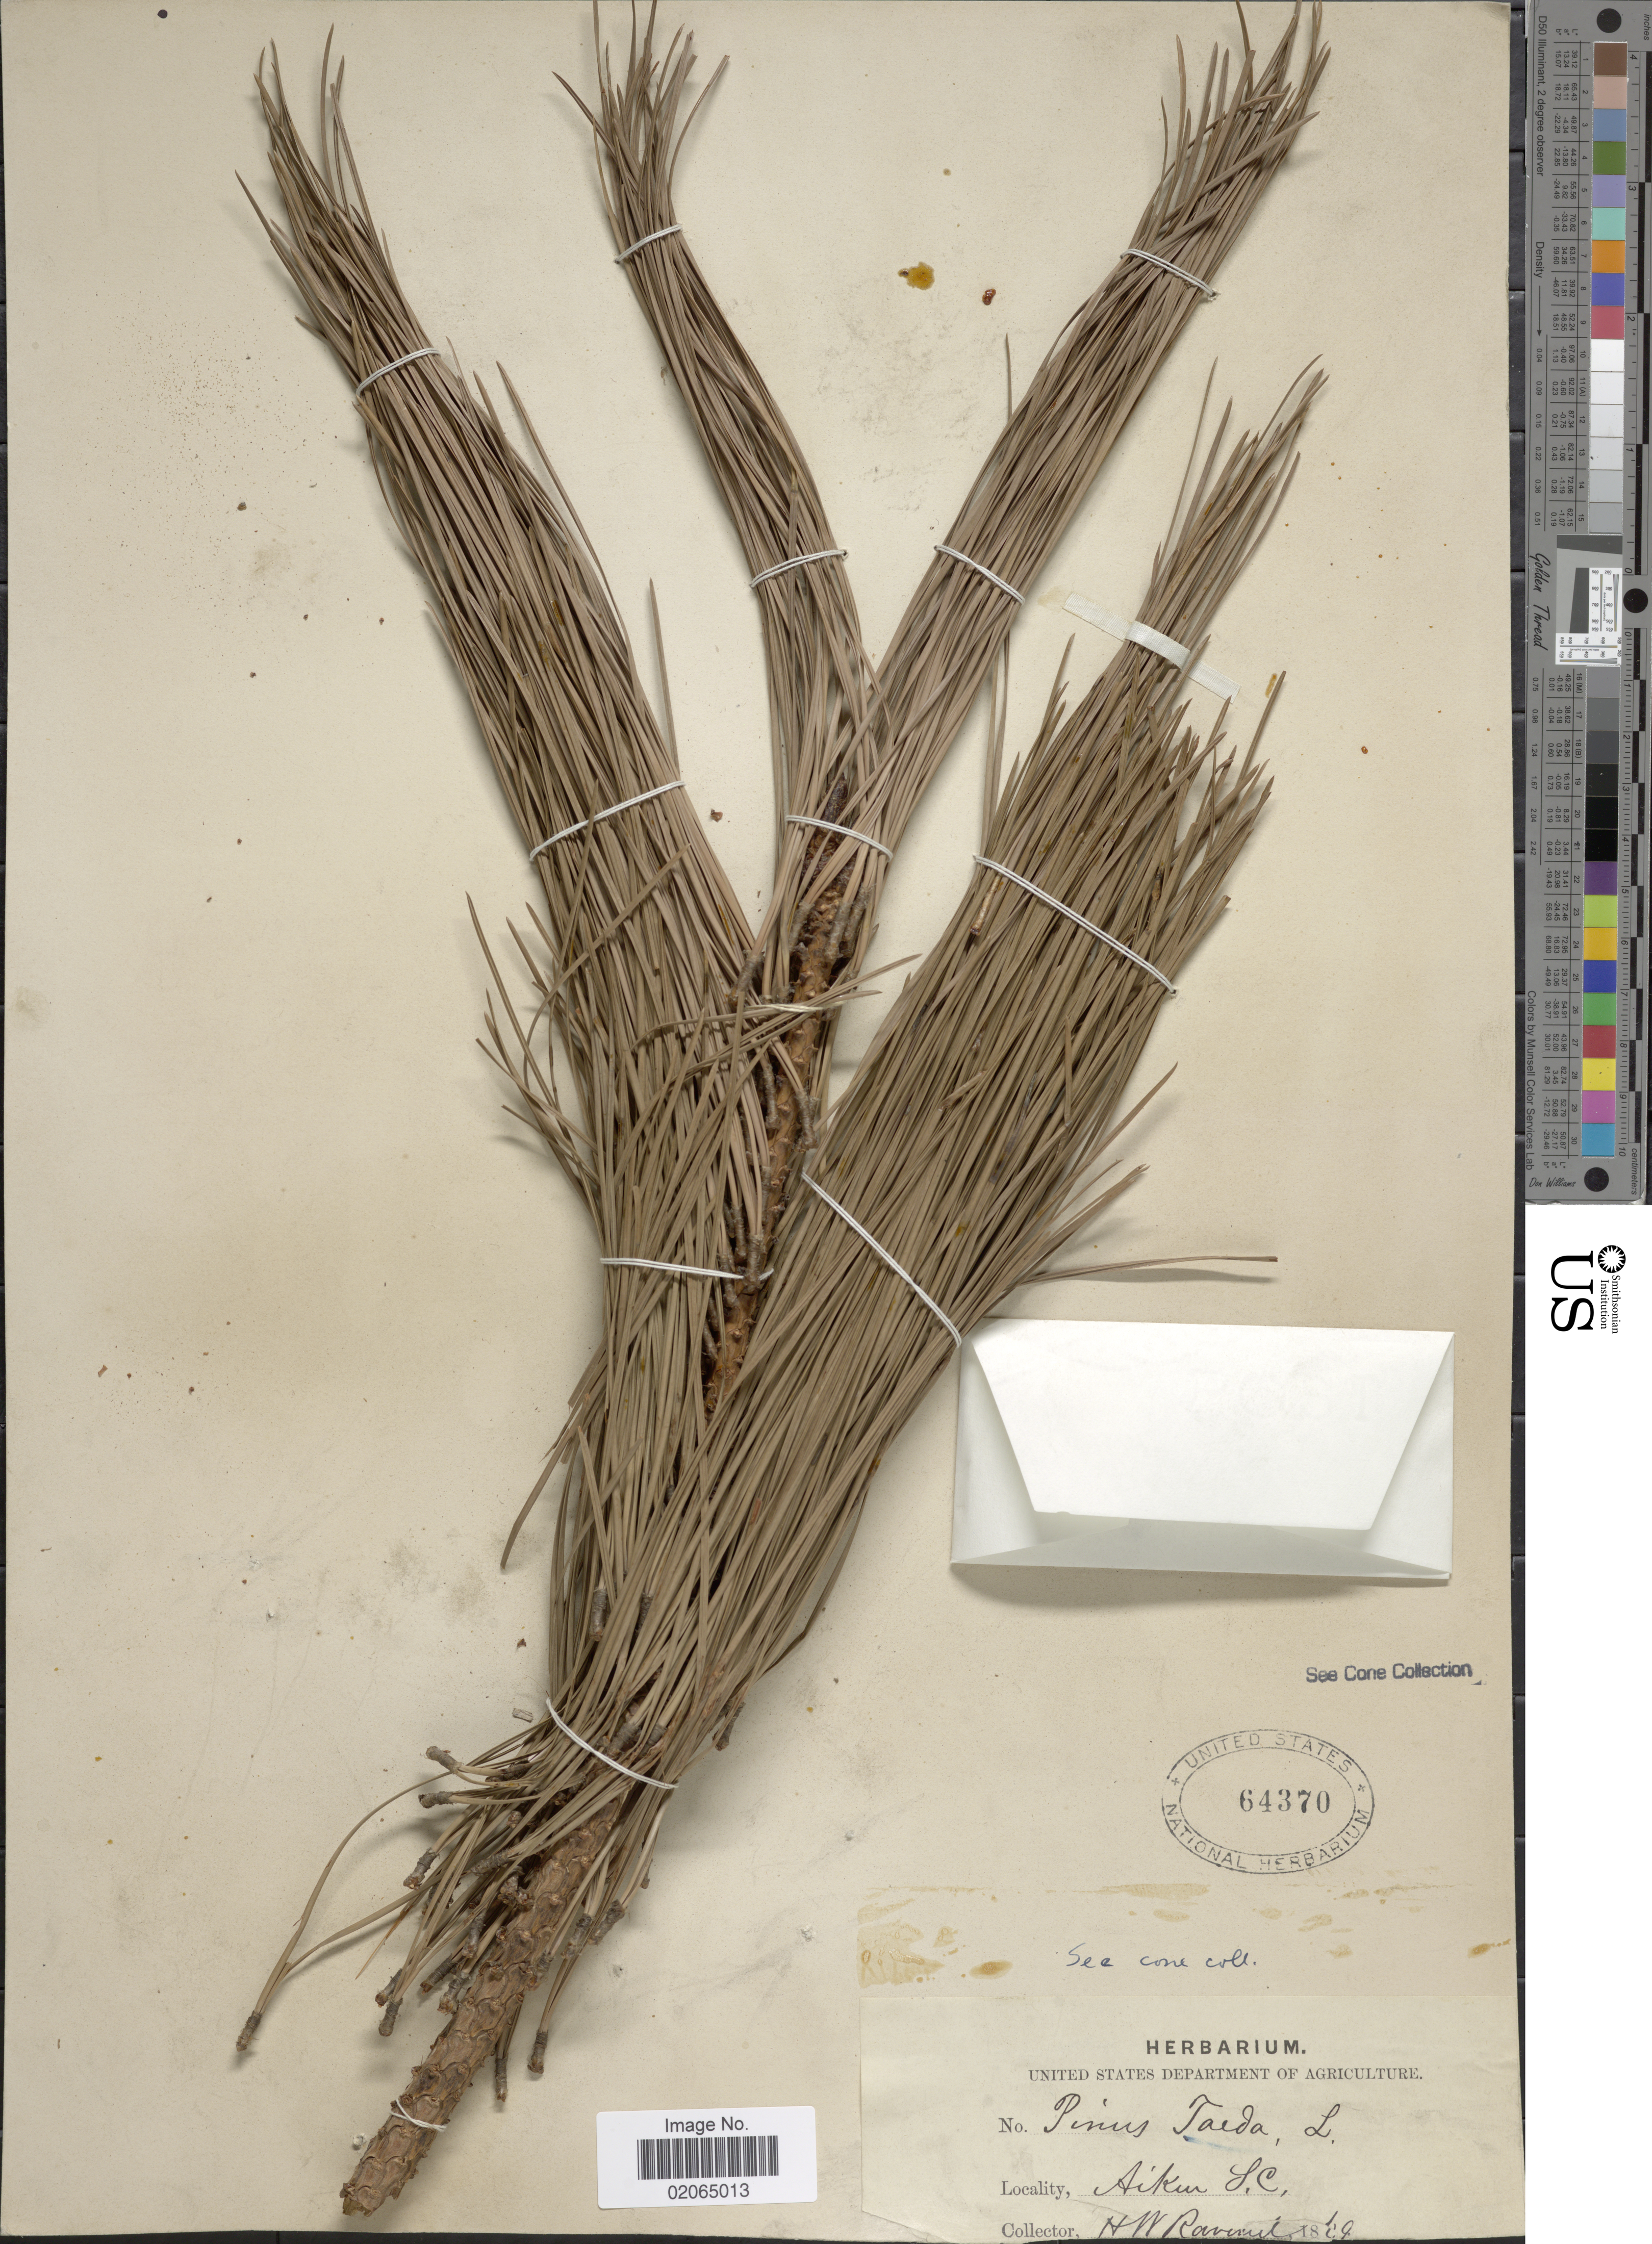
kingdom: Plantae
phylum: Tracheophyta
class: Pinopsida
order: Pinales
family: Pinaceae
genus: Pinus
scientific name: Pinus taeda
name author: L.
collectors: H. Ravenel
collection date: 1889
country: United States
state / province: South Carolina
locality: Aiken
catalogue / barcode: US 64370